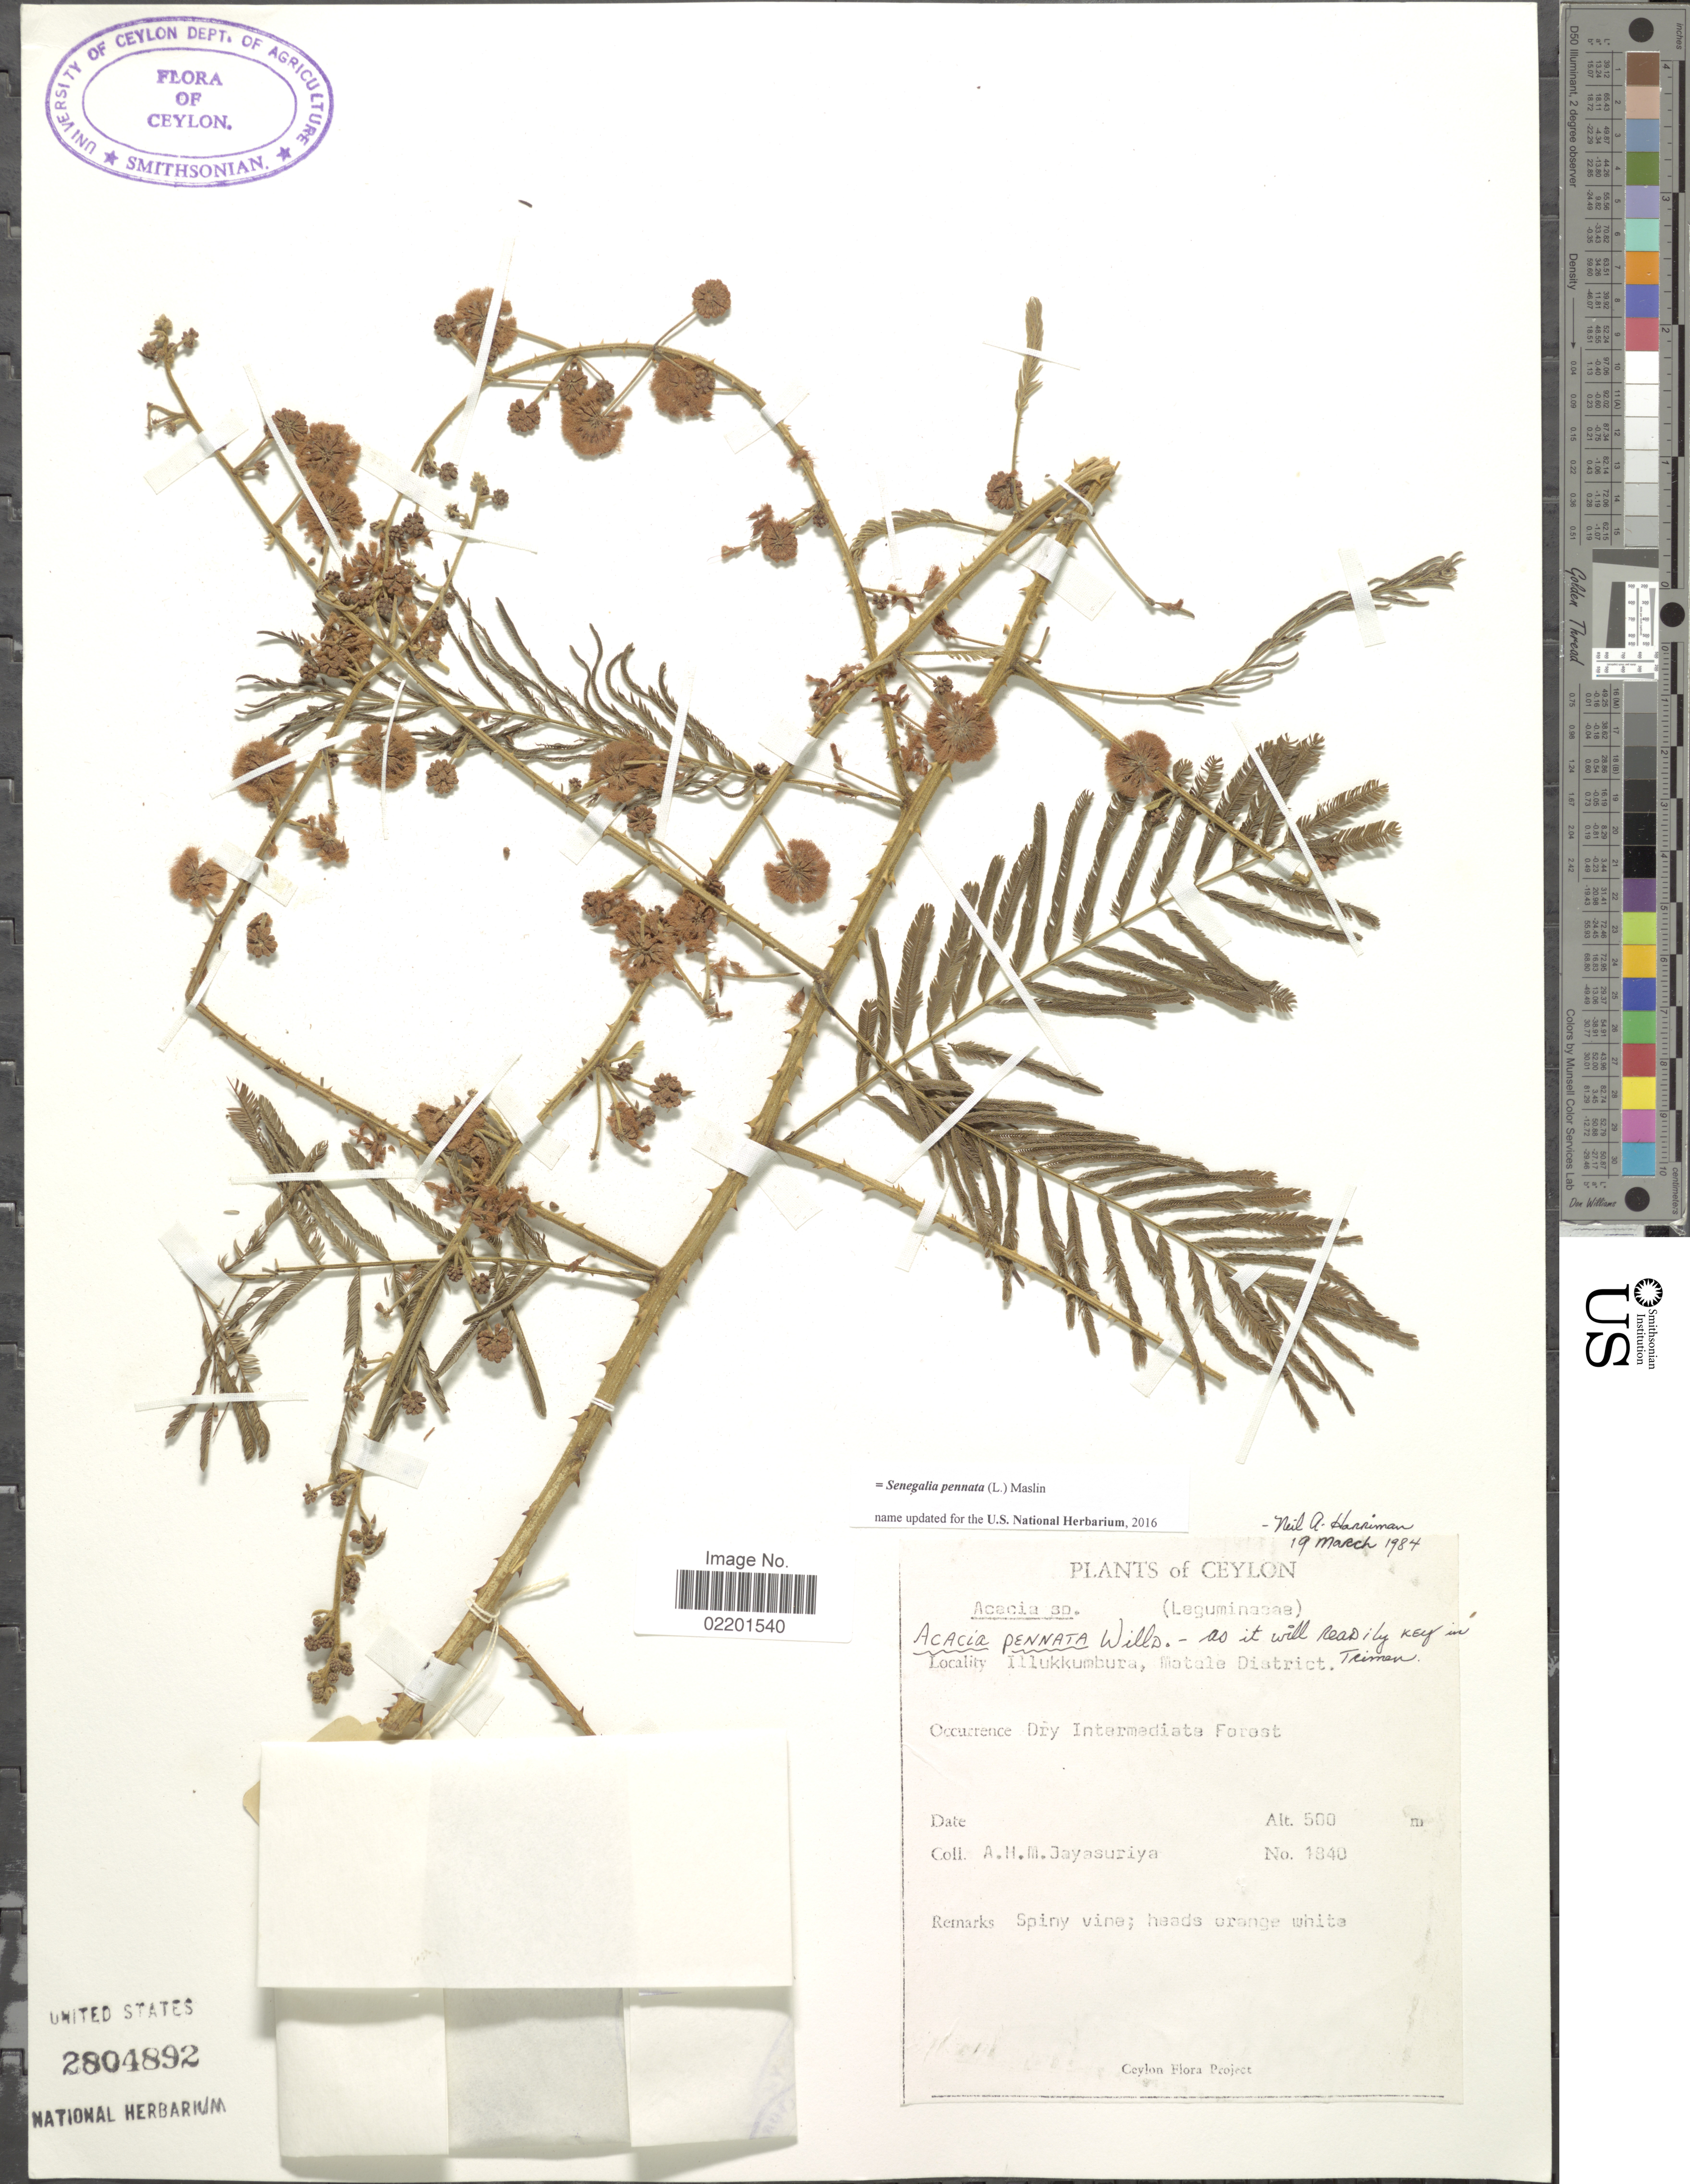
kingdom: Plantae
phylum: Tracheophyta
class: Magnoliopsida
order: Fabales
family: Fabaceae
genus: Senegalia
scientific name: Senegalia pennata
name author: (L.) Maslin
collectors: A. H. Jayasuriya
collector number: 1840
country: Sri Lanka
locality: Ceylon, Illukkumbura [interpreted], Matale [interpreted] District.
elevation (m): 500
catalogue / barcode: US 2804892